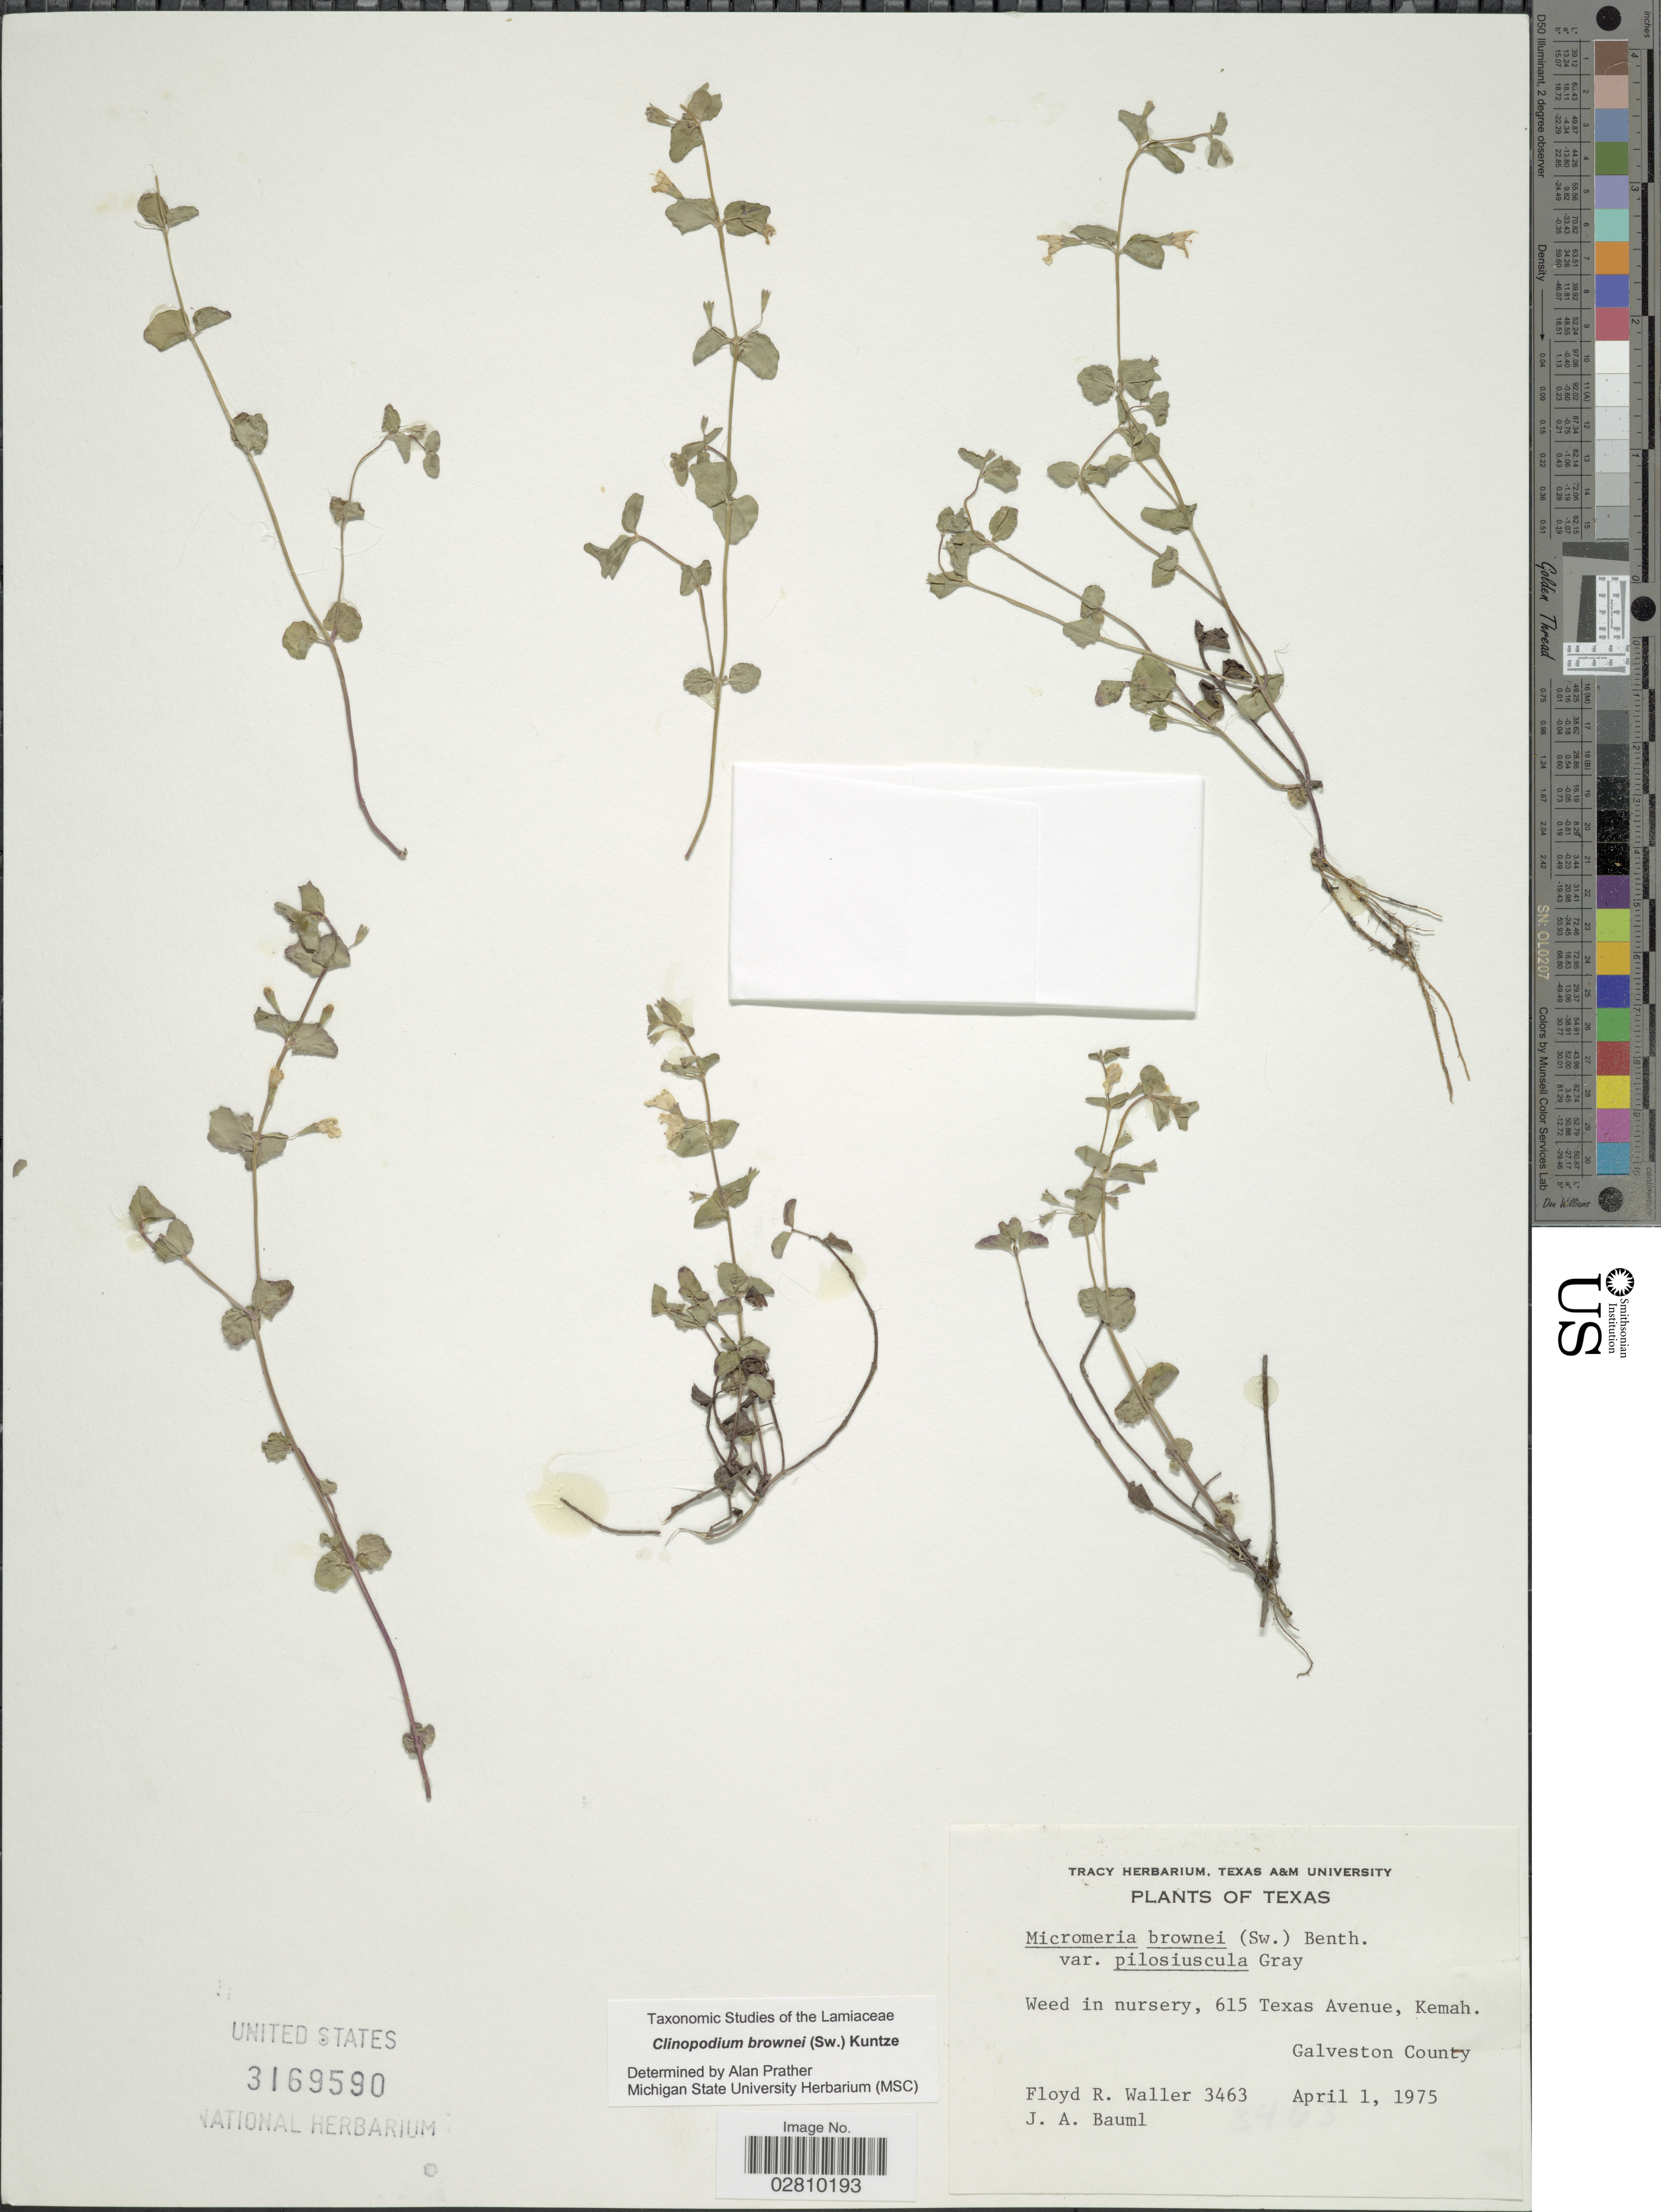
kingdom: Plantae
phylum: Tracheophyta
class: Magnoliopsida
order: Lamiales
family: Lamiaceae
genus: Clinopodium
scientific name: Clinopodium brownei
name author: (Sw.) Kuntze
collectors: F. R. Waller & J. Bauml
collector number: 3463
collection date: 1975-04-01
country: United States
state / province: Texas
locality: Weed in nursery, 615 Texas Avenue, Kemah. Galveston County.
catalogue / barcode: US 3169590